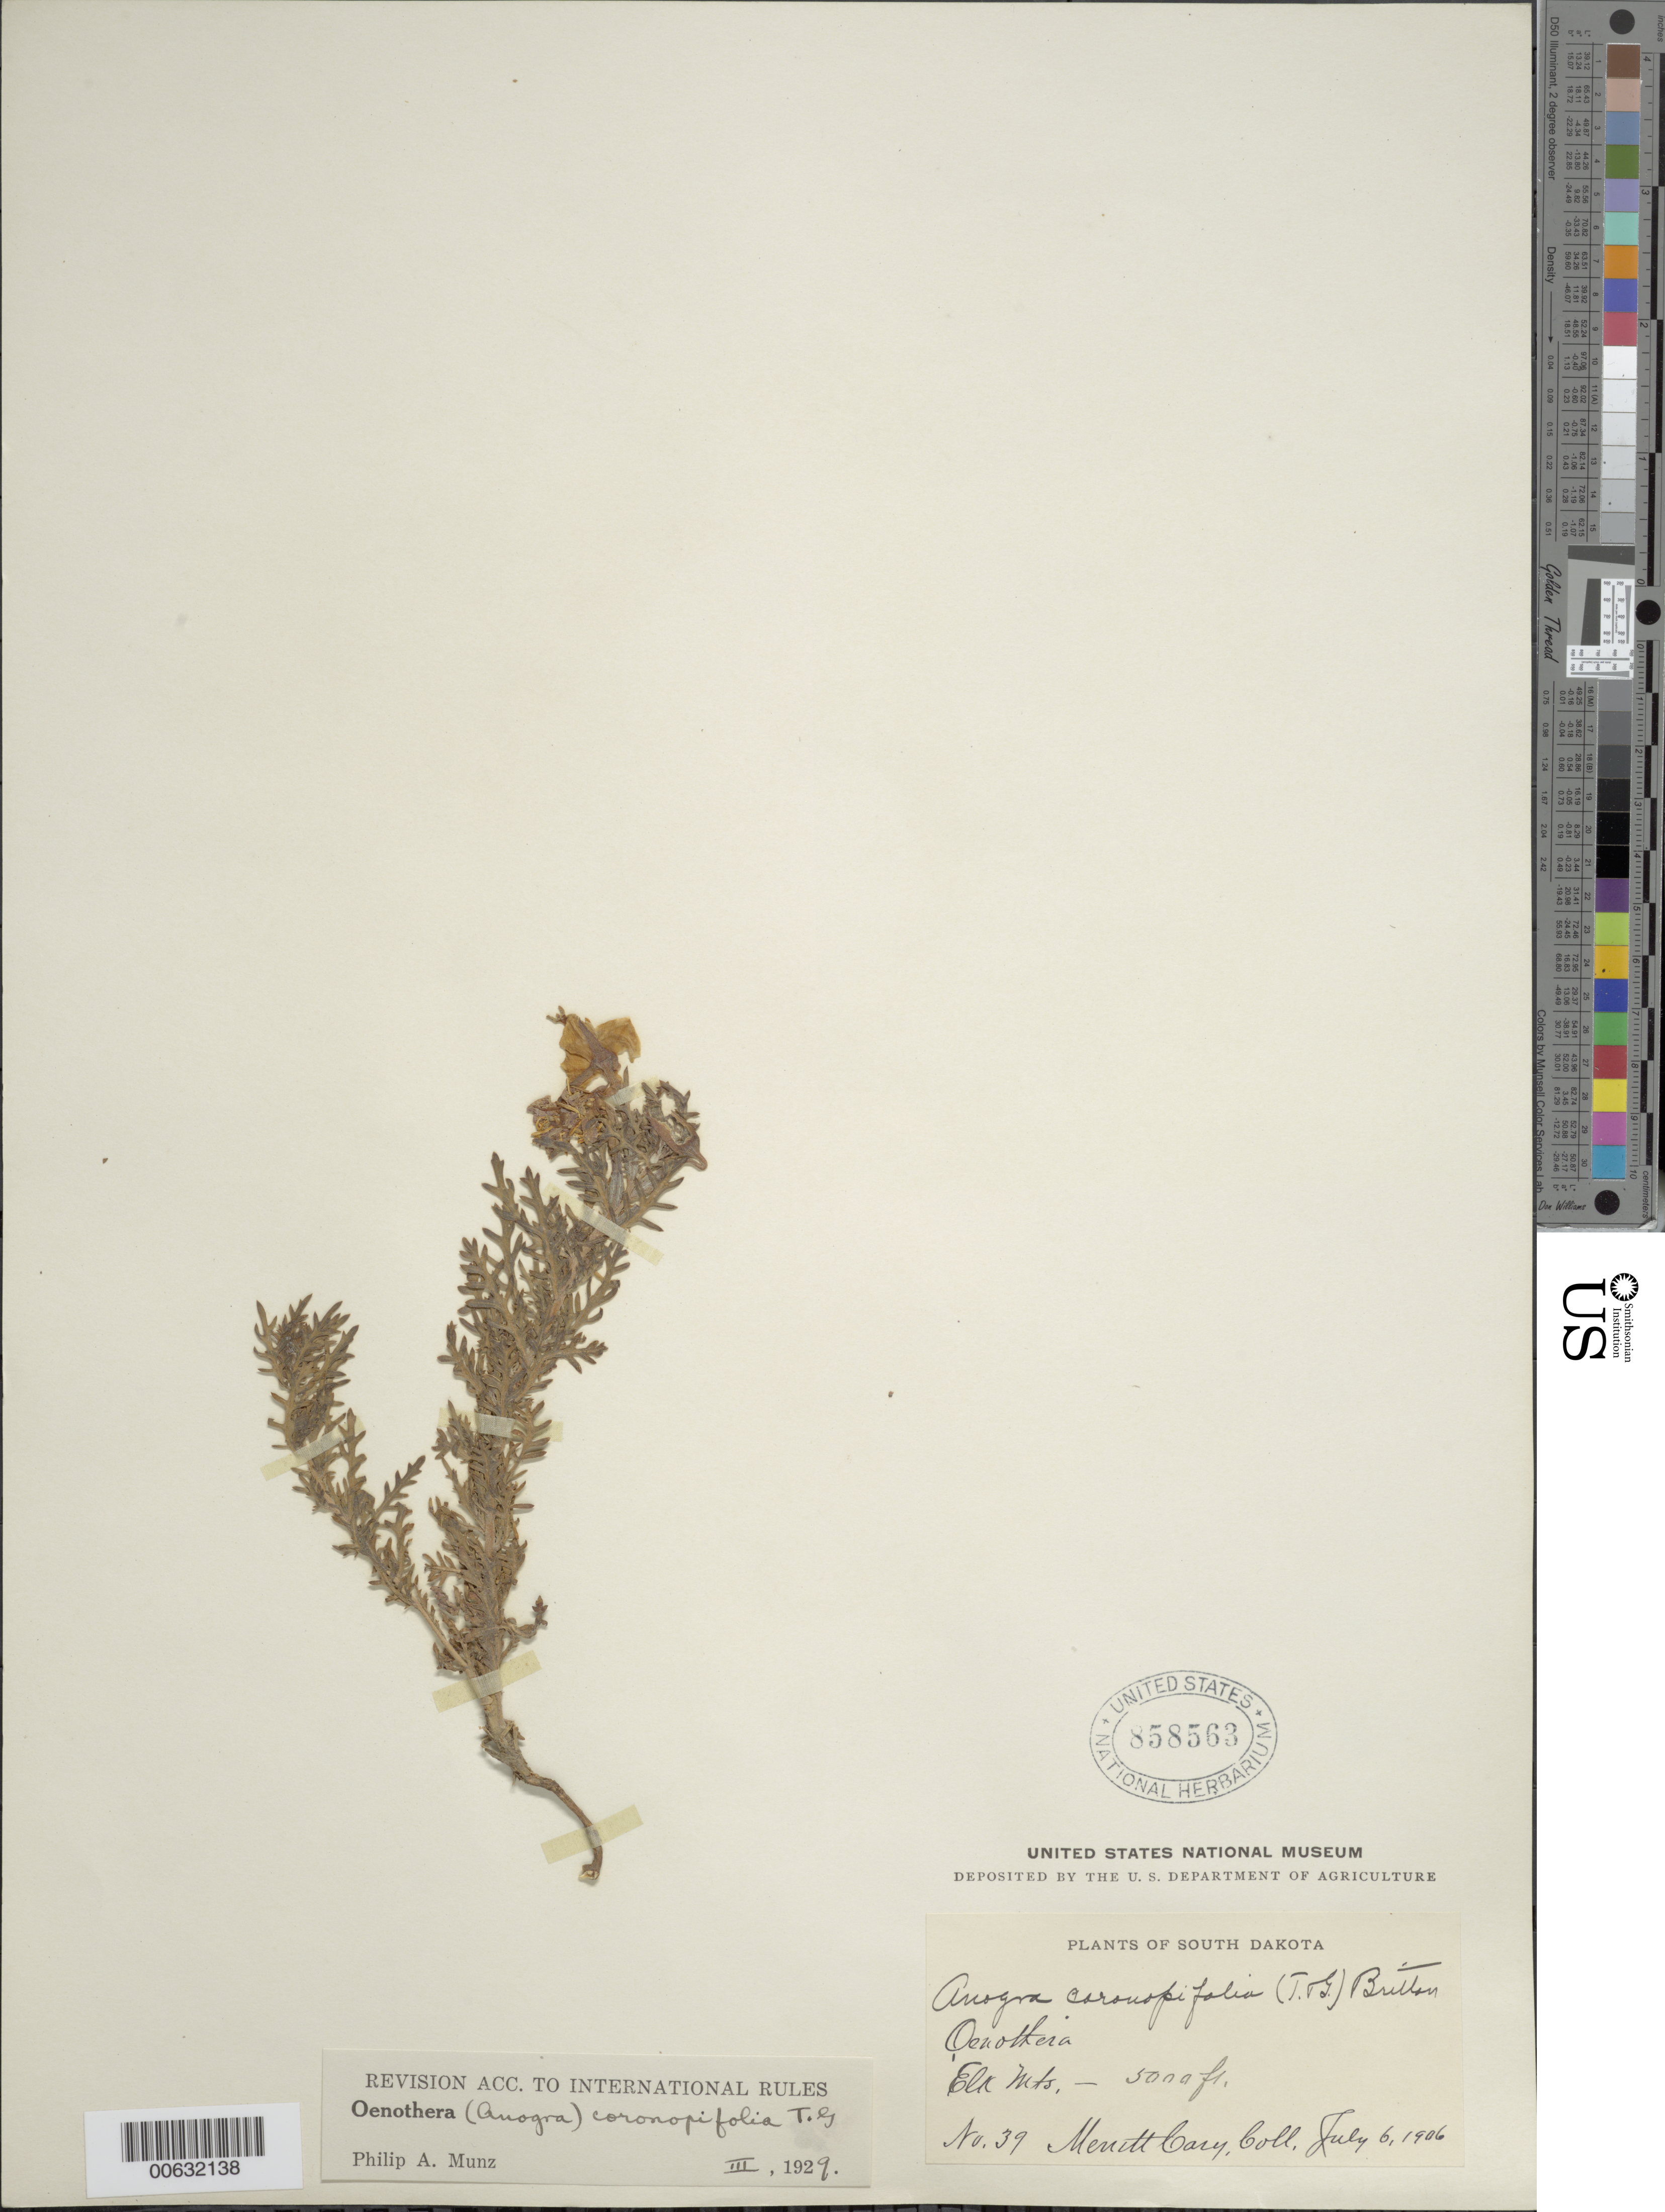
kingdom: Plantae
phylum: Tracheophyta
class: Magnoliopsida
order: Myrtales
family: Onagraceae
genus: Oenothera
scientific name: Oenothera coronopifolia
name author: Torr. & A. Gray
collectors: M. Casy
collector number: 39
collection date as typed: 06 Jul 1906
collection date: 1906-07-06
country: United States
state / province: South Dakota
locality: Elk Mountains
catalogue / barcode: US 858563